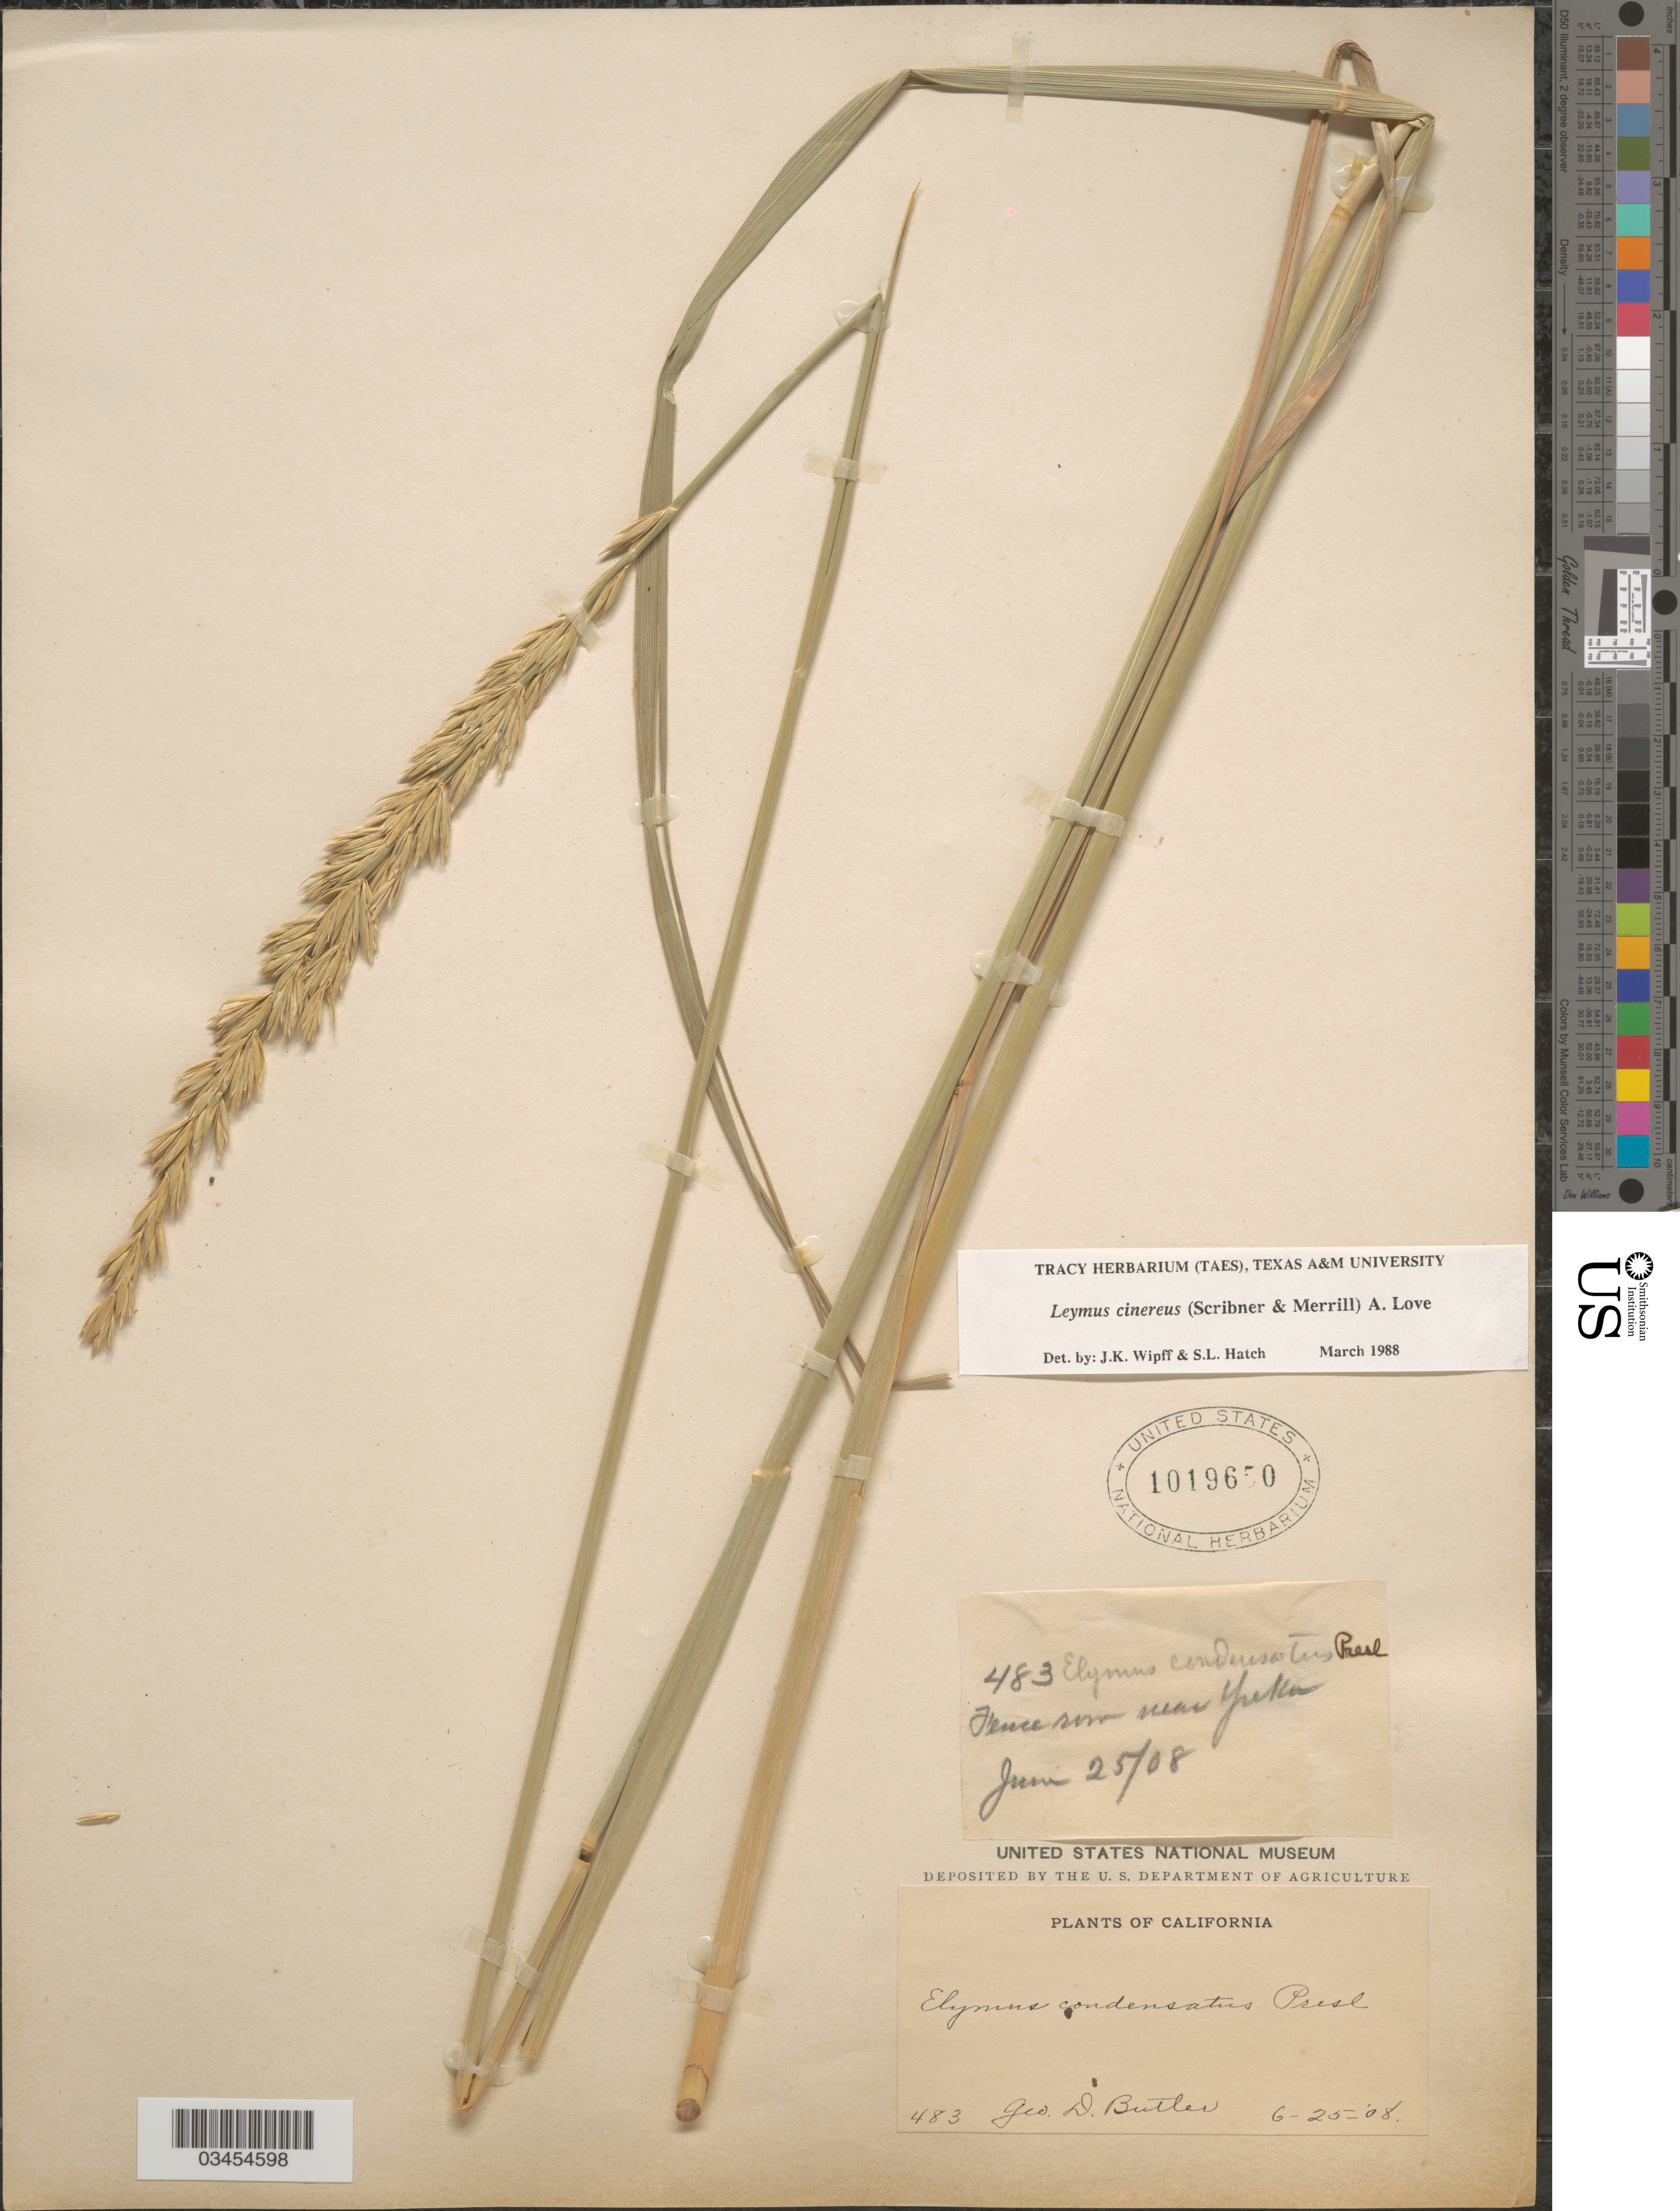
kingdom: Plantae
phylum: Tracheophyta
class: Liliopsida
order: Poales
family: Poaceae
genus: Leymus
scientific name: Leymus cinereus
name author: (Scribn. & Merr.) Á. Löve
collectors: G. D. Butler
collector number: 483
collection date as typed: Transcribed d/m/y: 25/6/8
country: United States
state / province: California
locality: Fence row near Yreka.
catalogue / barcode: US 1019650